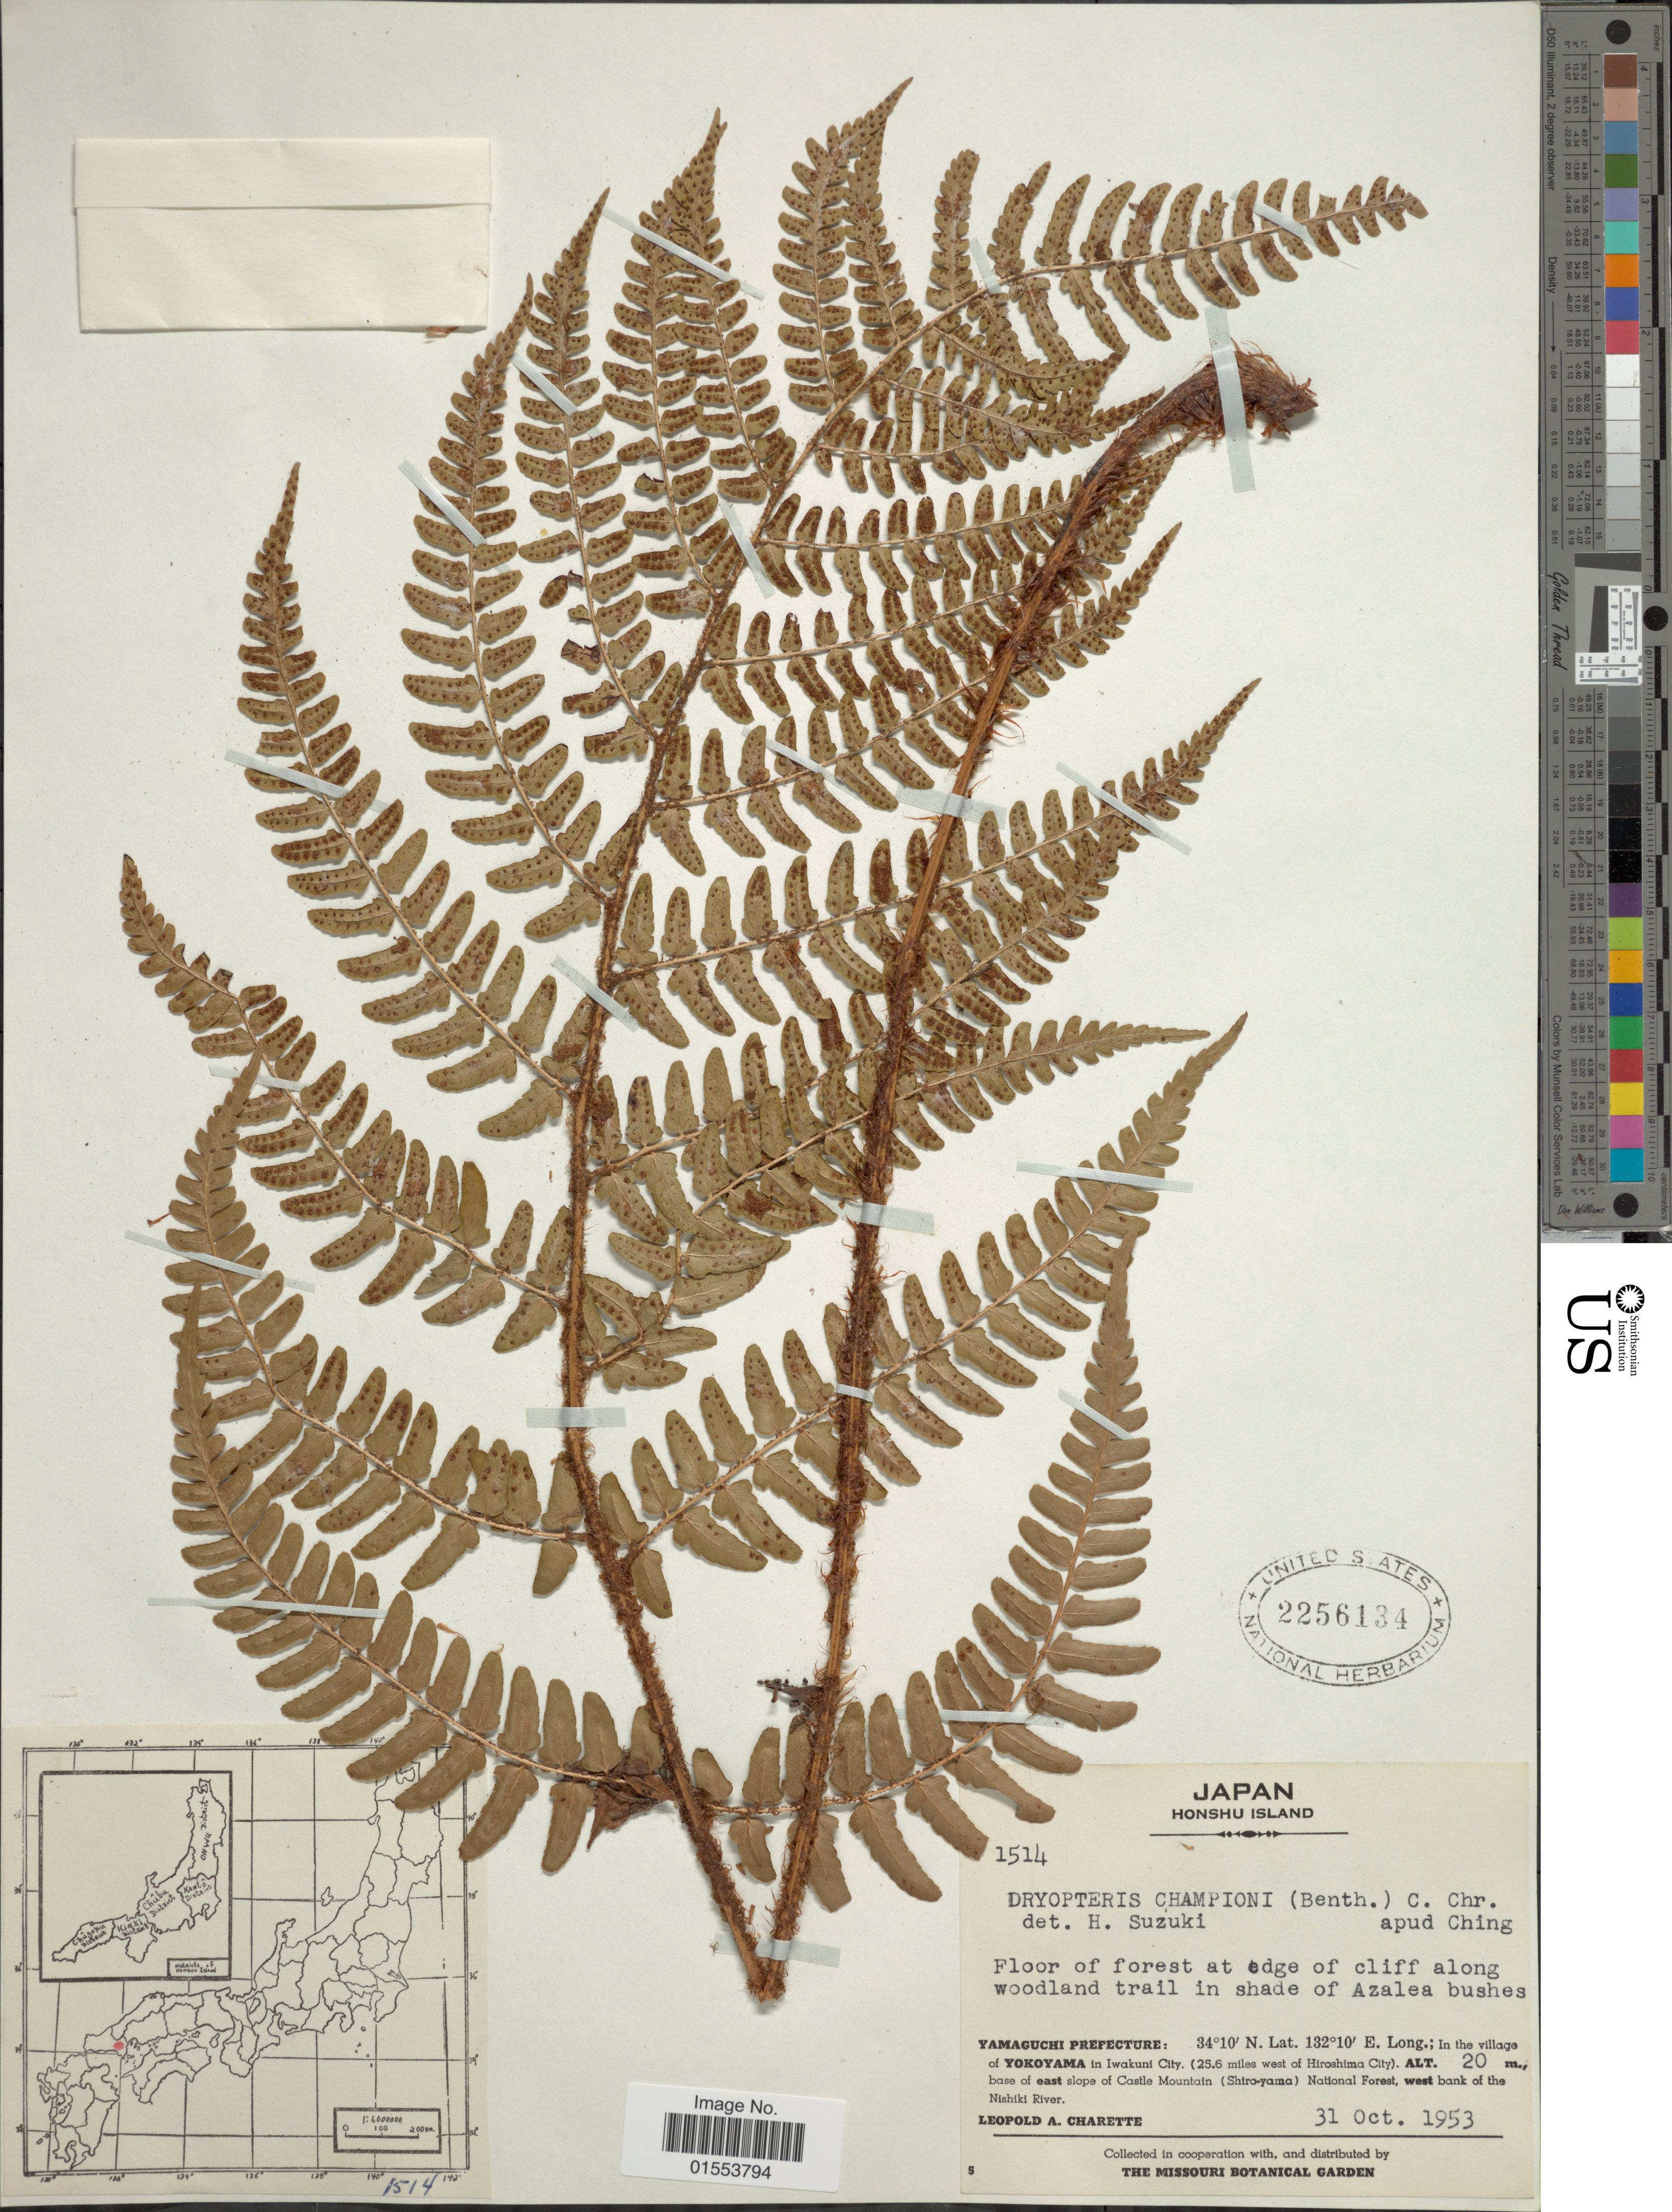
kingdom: Plantae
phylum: Tracheophyta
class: Polypodiopsida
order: Polypodiales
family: Dryopteridaceae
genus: Dryopteris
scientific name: Dryopteris championii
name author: (Benth.) C. Chr.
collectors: L. A. Charette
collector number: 1514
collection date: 1953-10-31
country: Japan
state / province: Yamaguti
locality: Japan. Honshu Island. Yamaguchi Prefecture: In the village of Yokoyama in Iwakuni City. (25.6 miles west of Hiroshima City), base of east slope of Castle Mountain (Shiro-yama) National Forest, west bank of the Nishiki River.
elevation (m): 20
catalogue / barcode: US 2256134